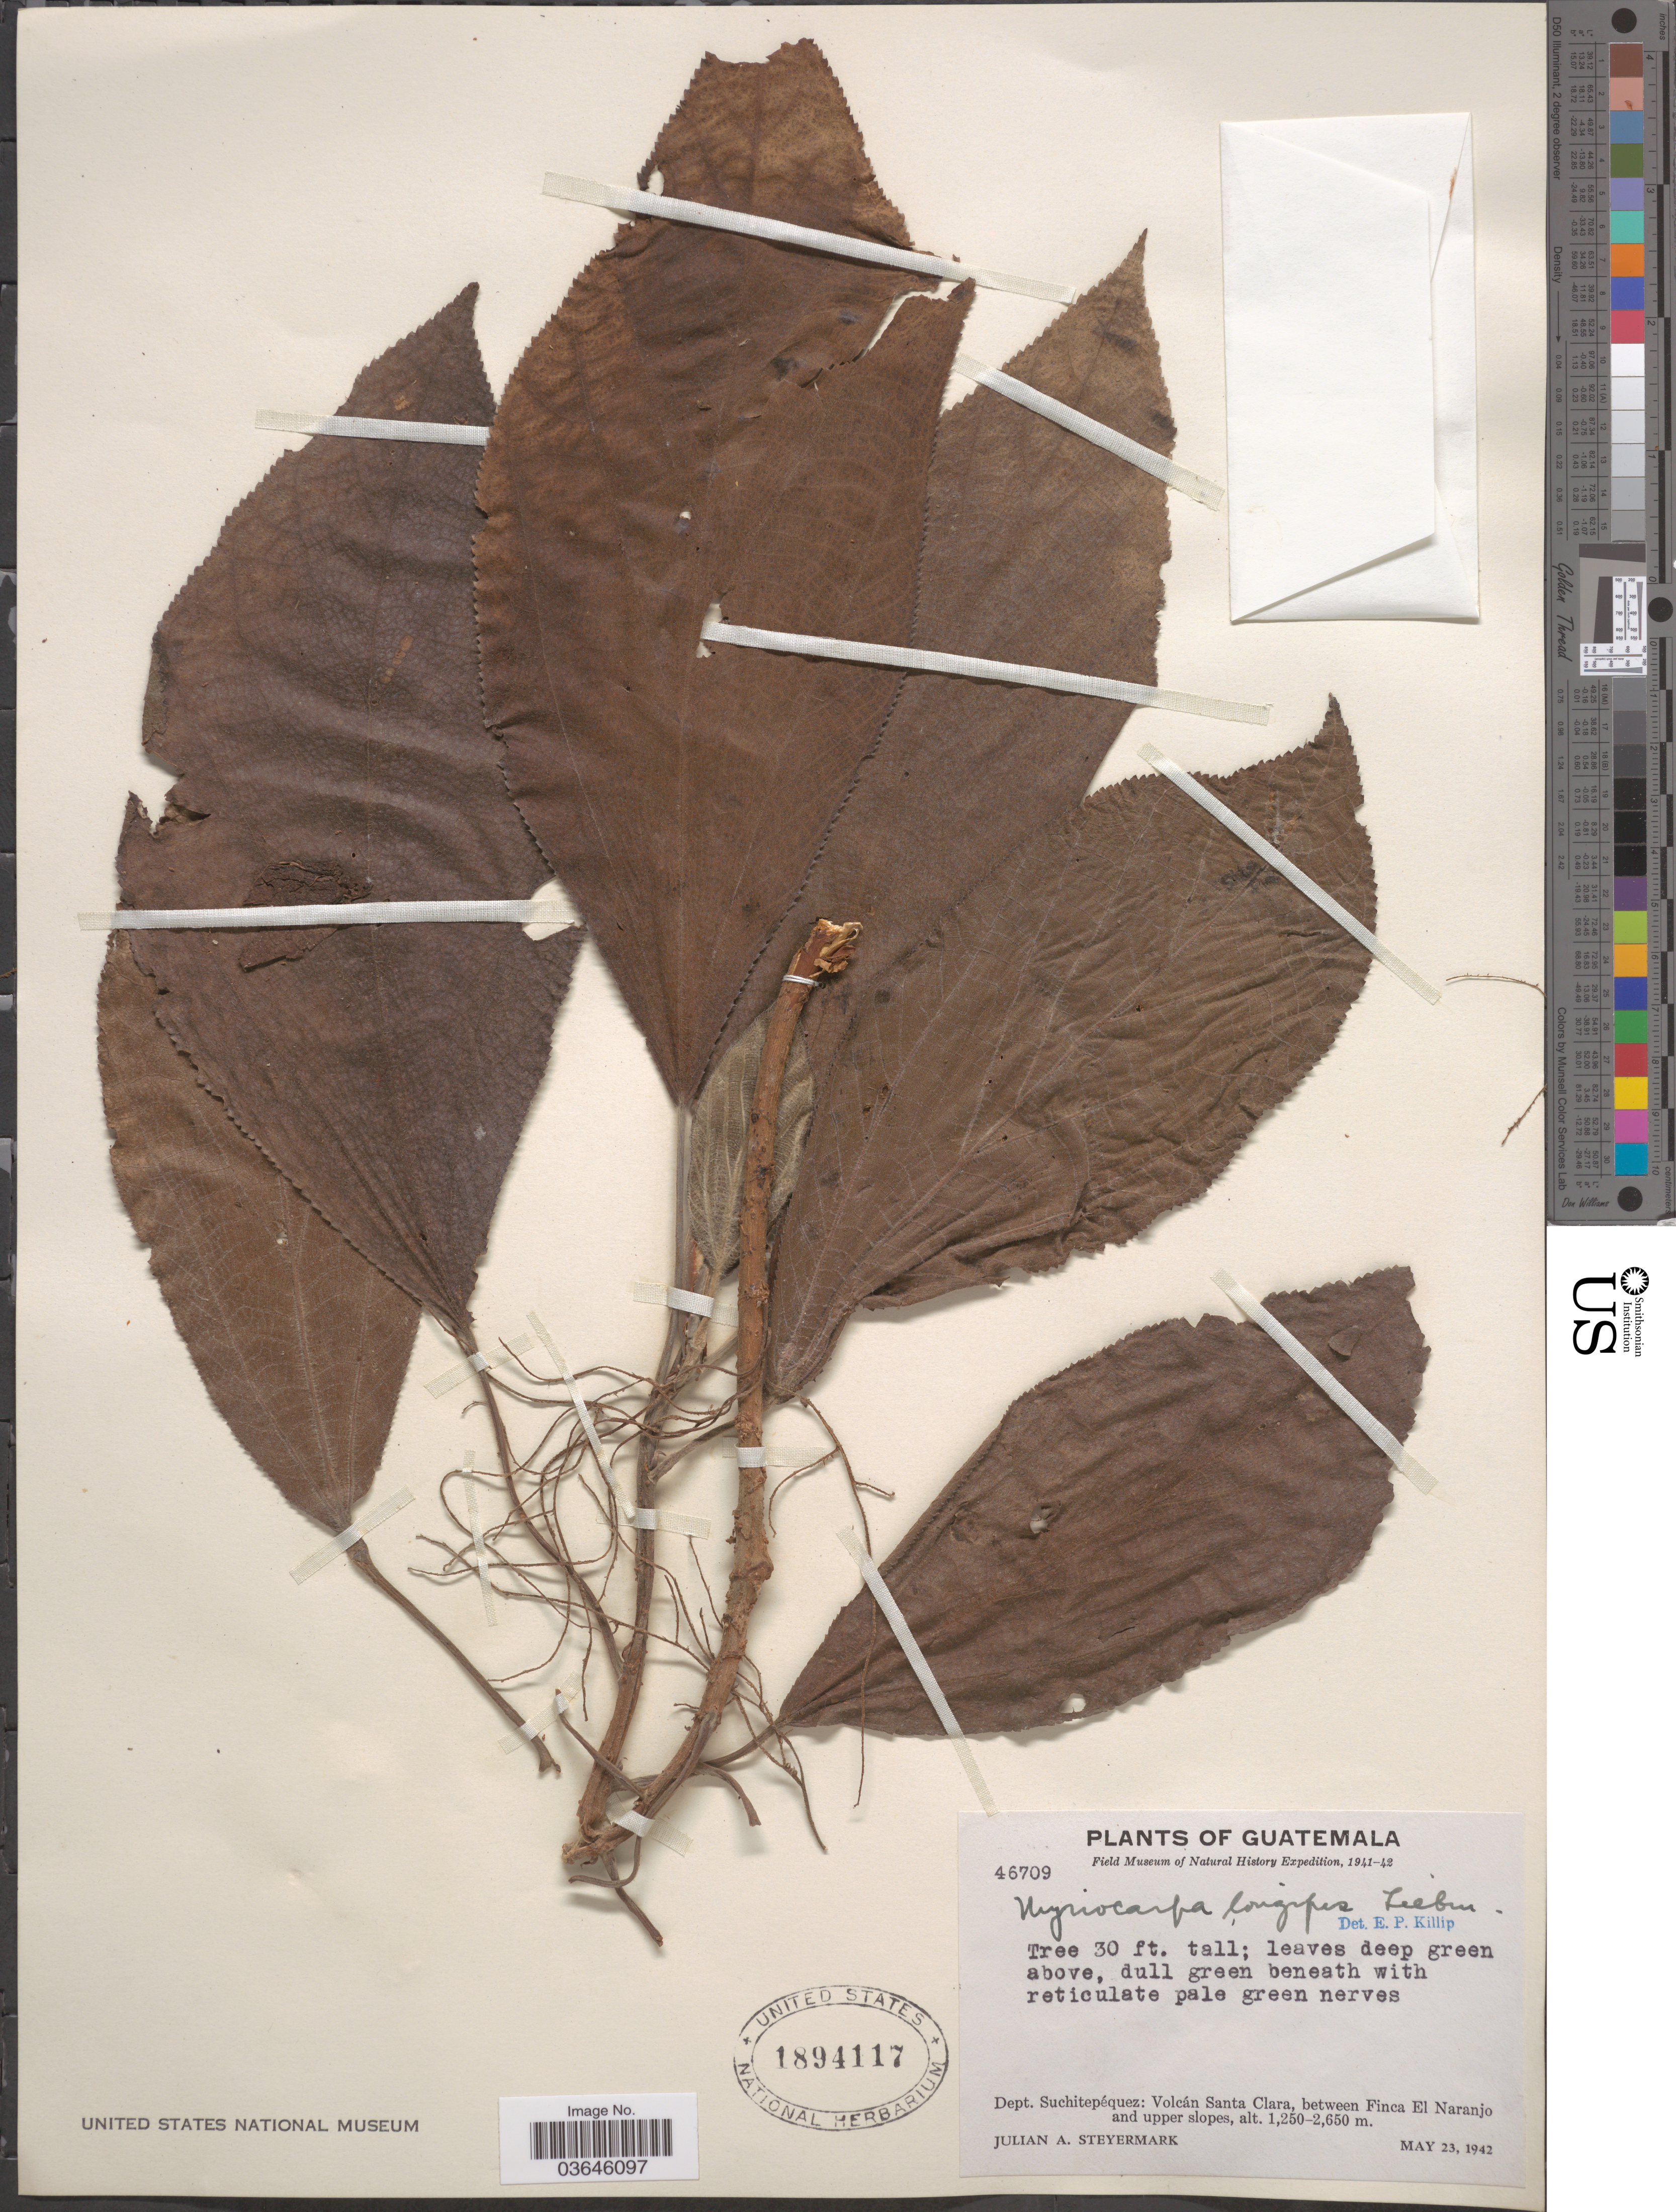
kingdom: Plantae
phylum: Tracheophyta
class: Magnoliopsida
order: Rosales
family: Urticaceae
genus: Myriocarpa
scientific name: Myriocarpa longipes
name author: Liebm.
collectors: J. Steyermark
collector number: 46709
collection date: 1942-05-23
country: Guatemala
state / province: Suchitepequez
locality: Dept. Suchitepéquez: Volcán Santa Clara, between Finca El Naranjo and upper slopes.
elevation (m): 1250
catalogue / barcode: US 1894117